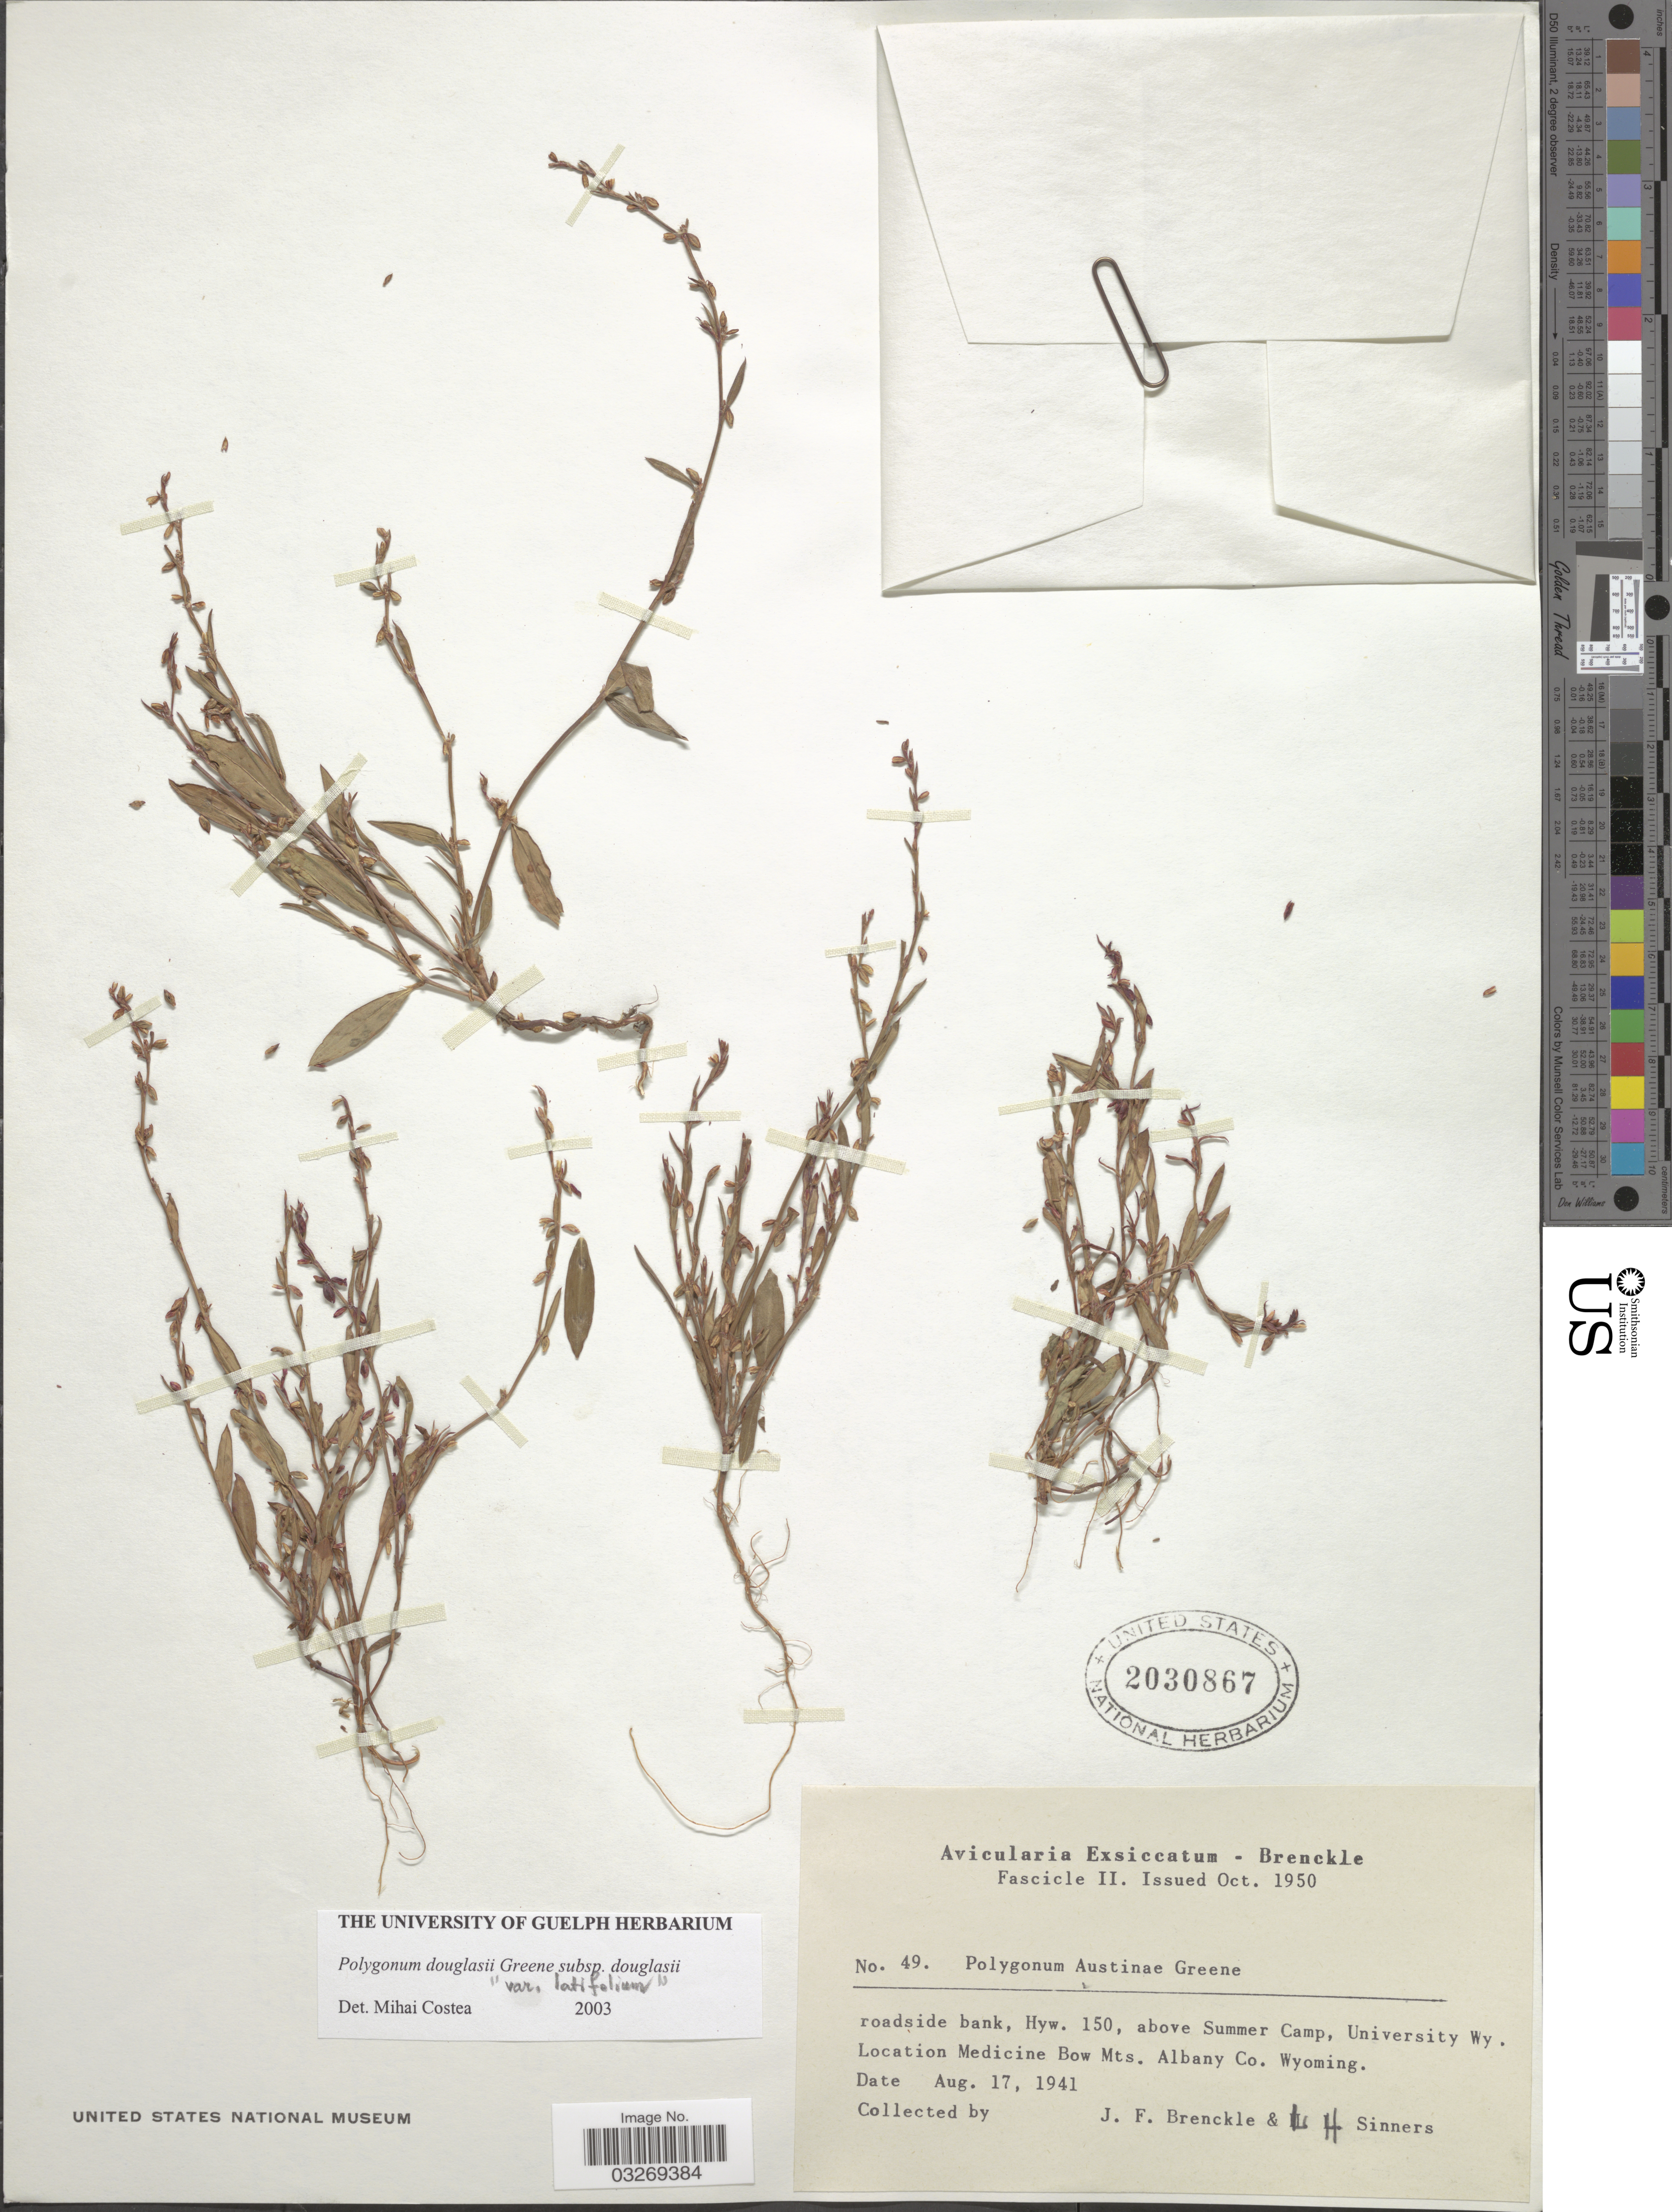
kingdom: Plantae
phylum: Tracheophyta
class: Magnoliopsida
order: Caryophyllales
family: Polygonaceae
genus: Polygonum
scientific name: Polygonum douglasii subsp. douglasii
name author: Greene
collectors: J. Brenckle & L. Sinners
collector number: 49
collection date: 1941-08-17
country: United States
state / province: Wyoming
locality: Roadside bank, Hyw. 150, above Summer Camp, University Wy. Medicine Bow Mts. Albany Co.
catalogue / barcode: US 2030867